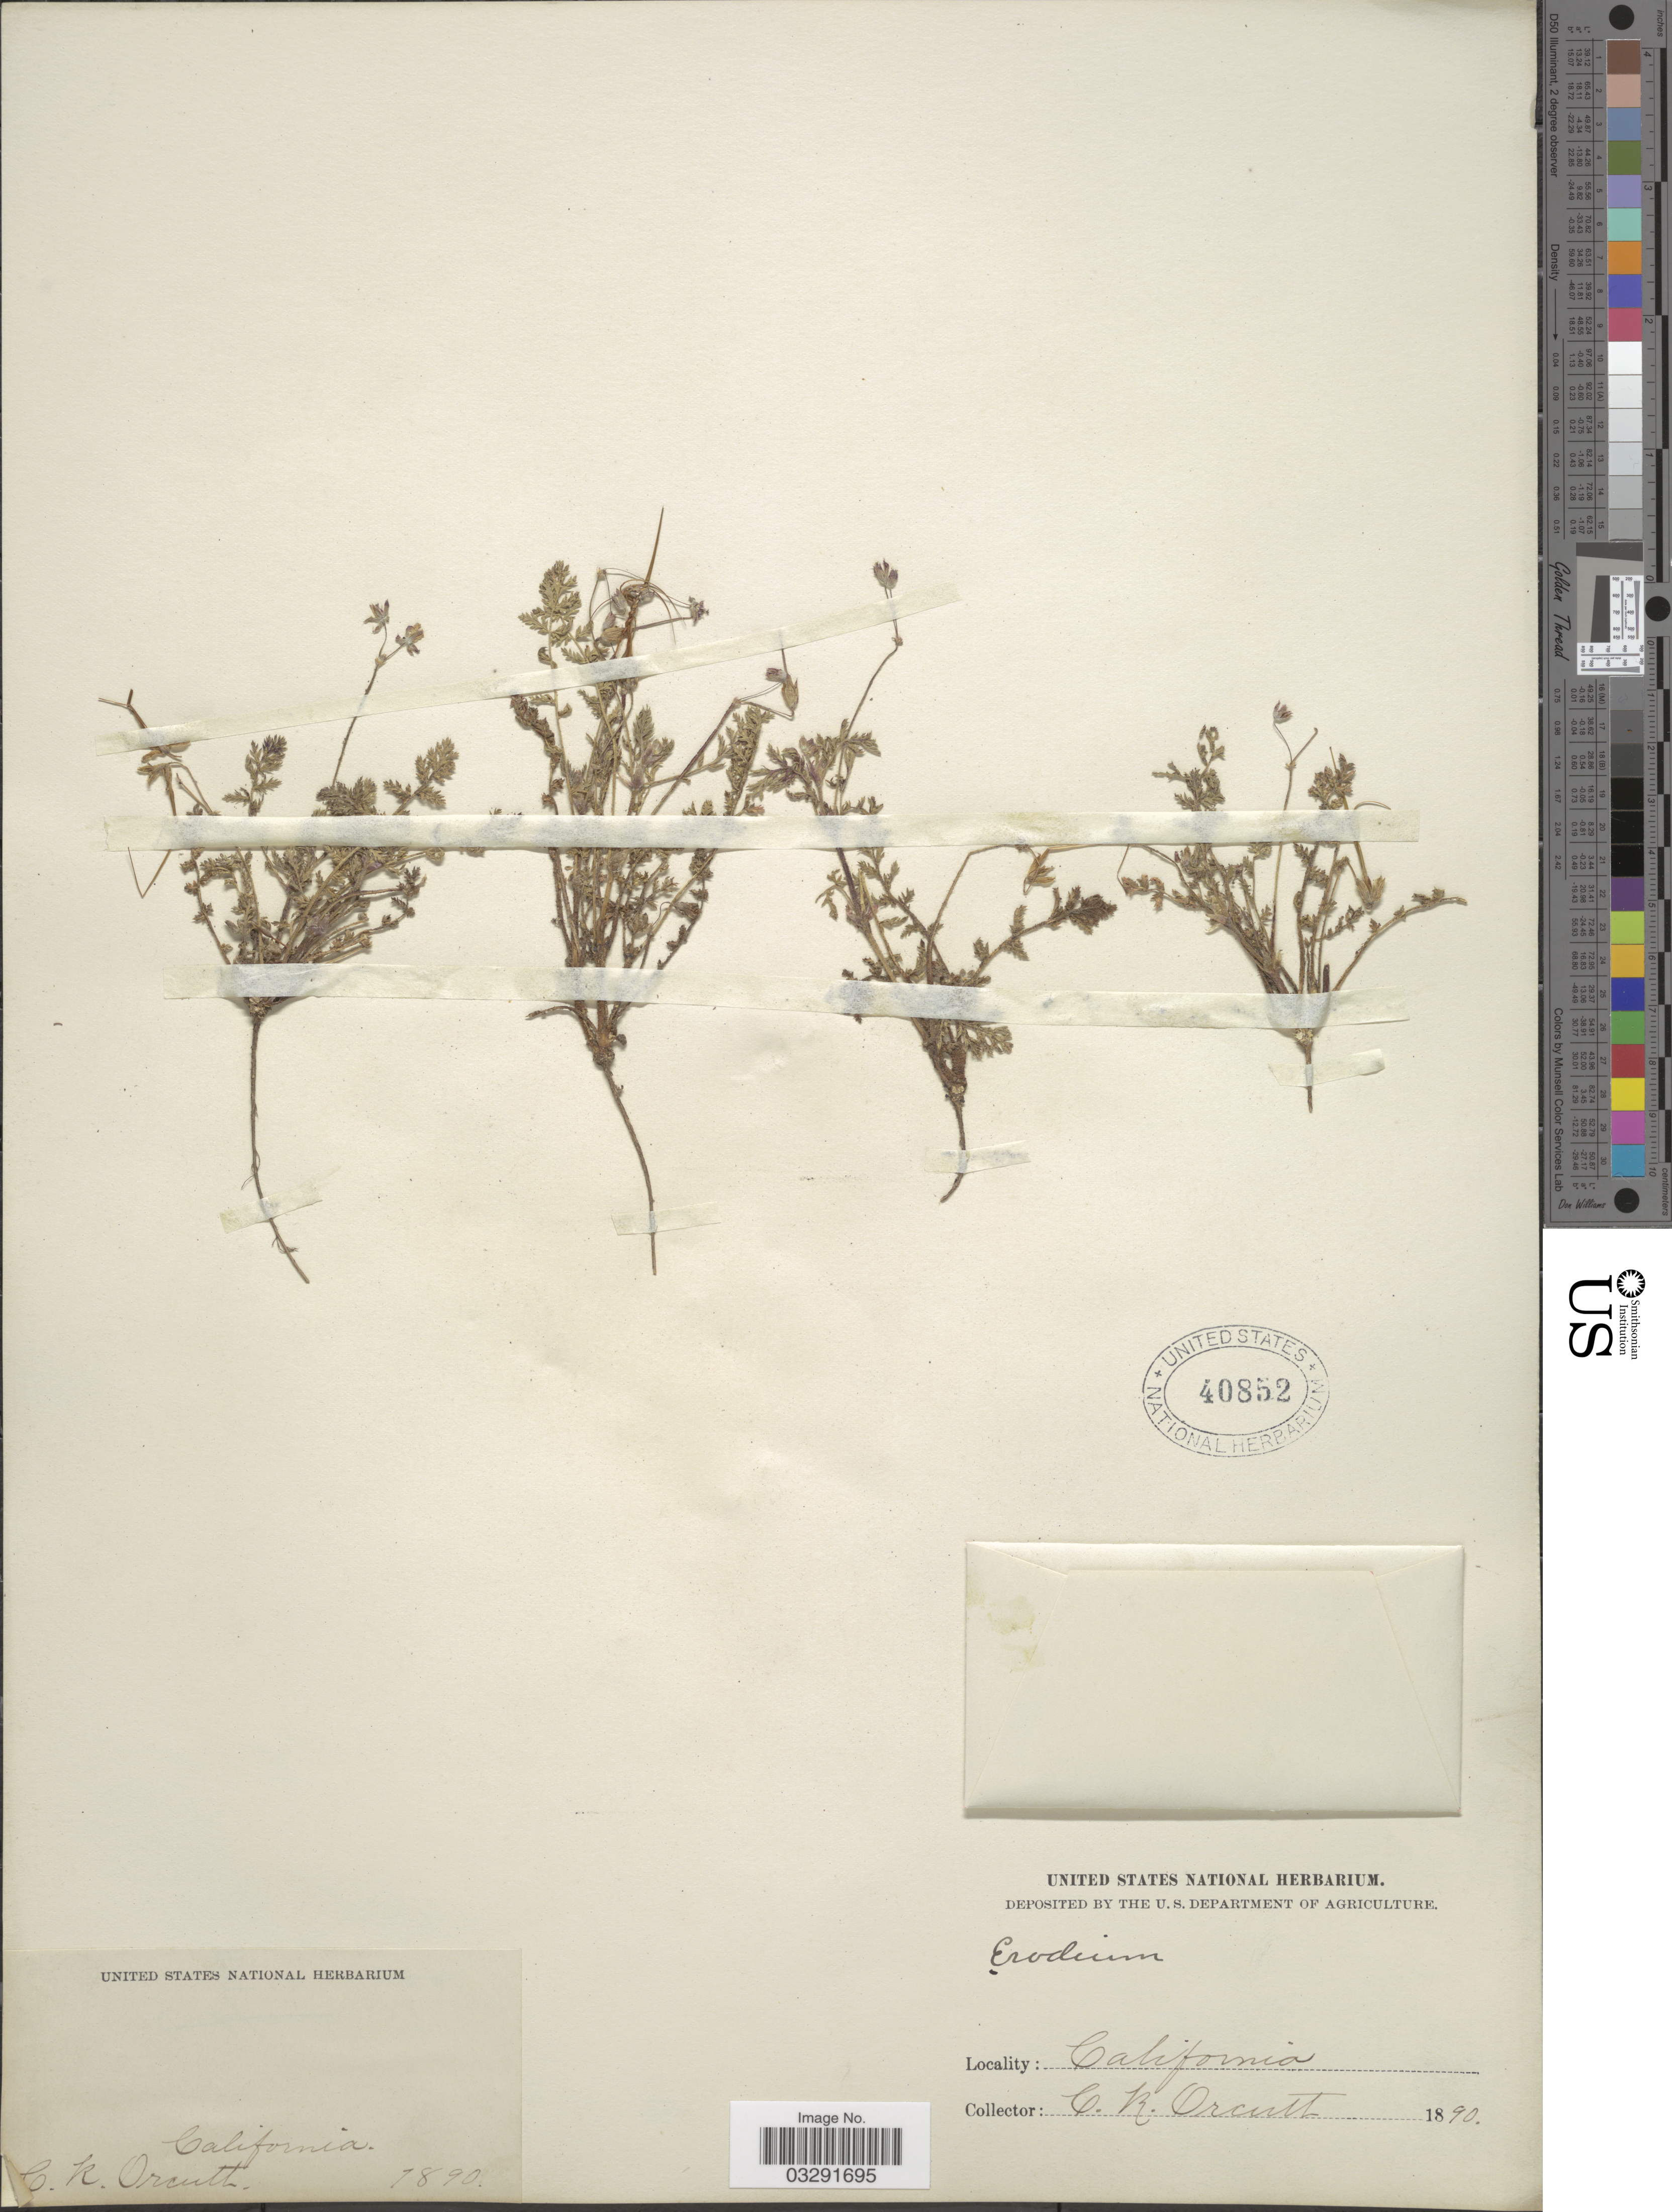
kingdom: Plantae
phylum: Tracheophyta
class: Magnoliopsida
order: Geraniales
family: Geraniaceae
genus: Erodium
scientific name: Erodium cicutarium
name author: (L.) L'Hér.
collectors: C. R. Orcutt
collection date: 1890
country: United States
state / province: California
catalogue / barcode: US 40852